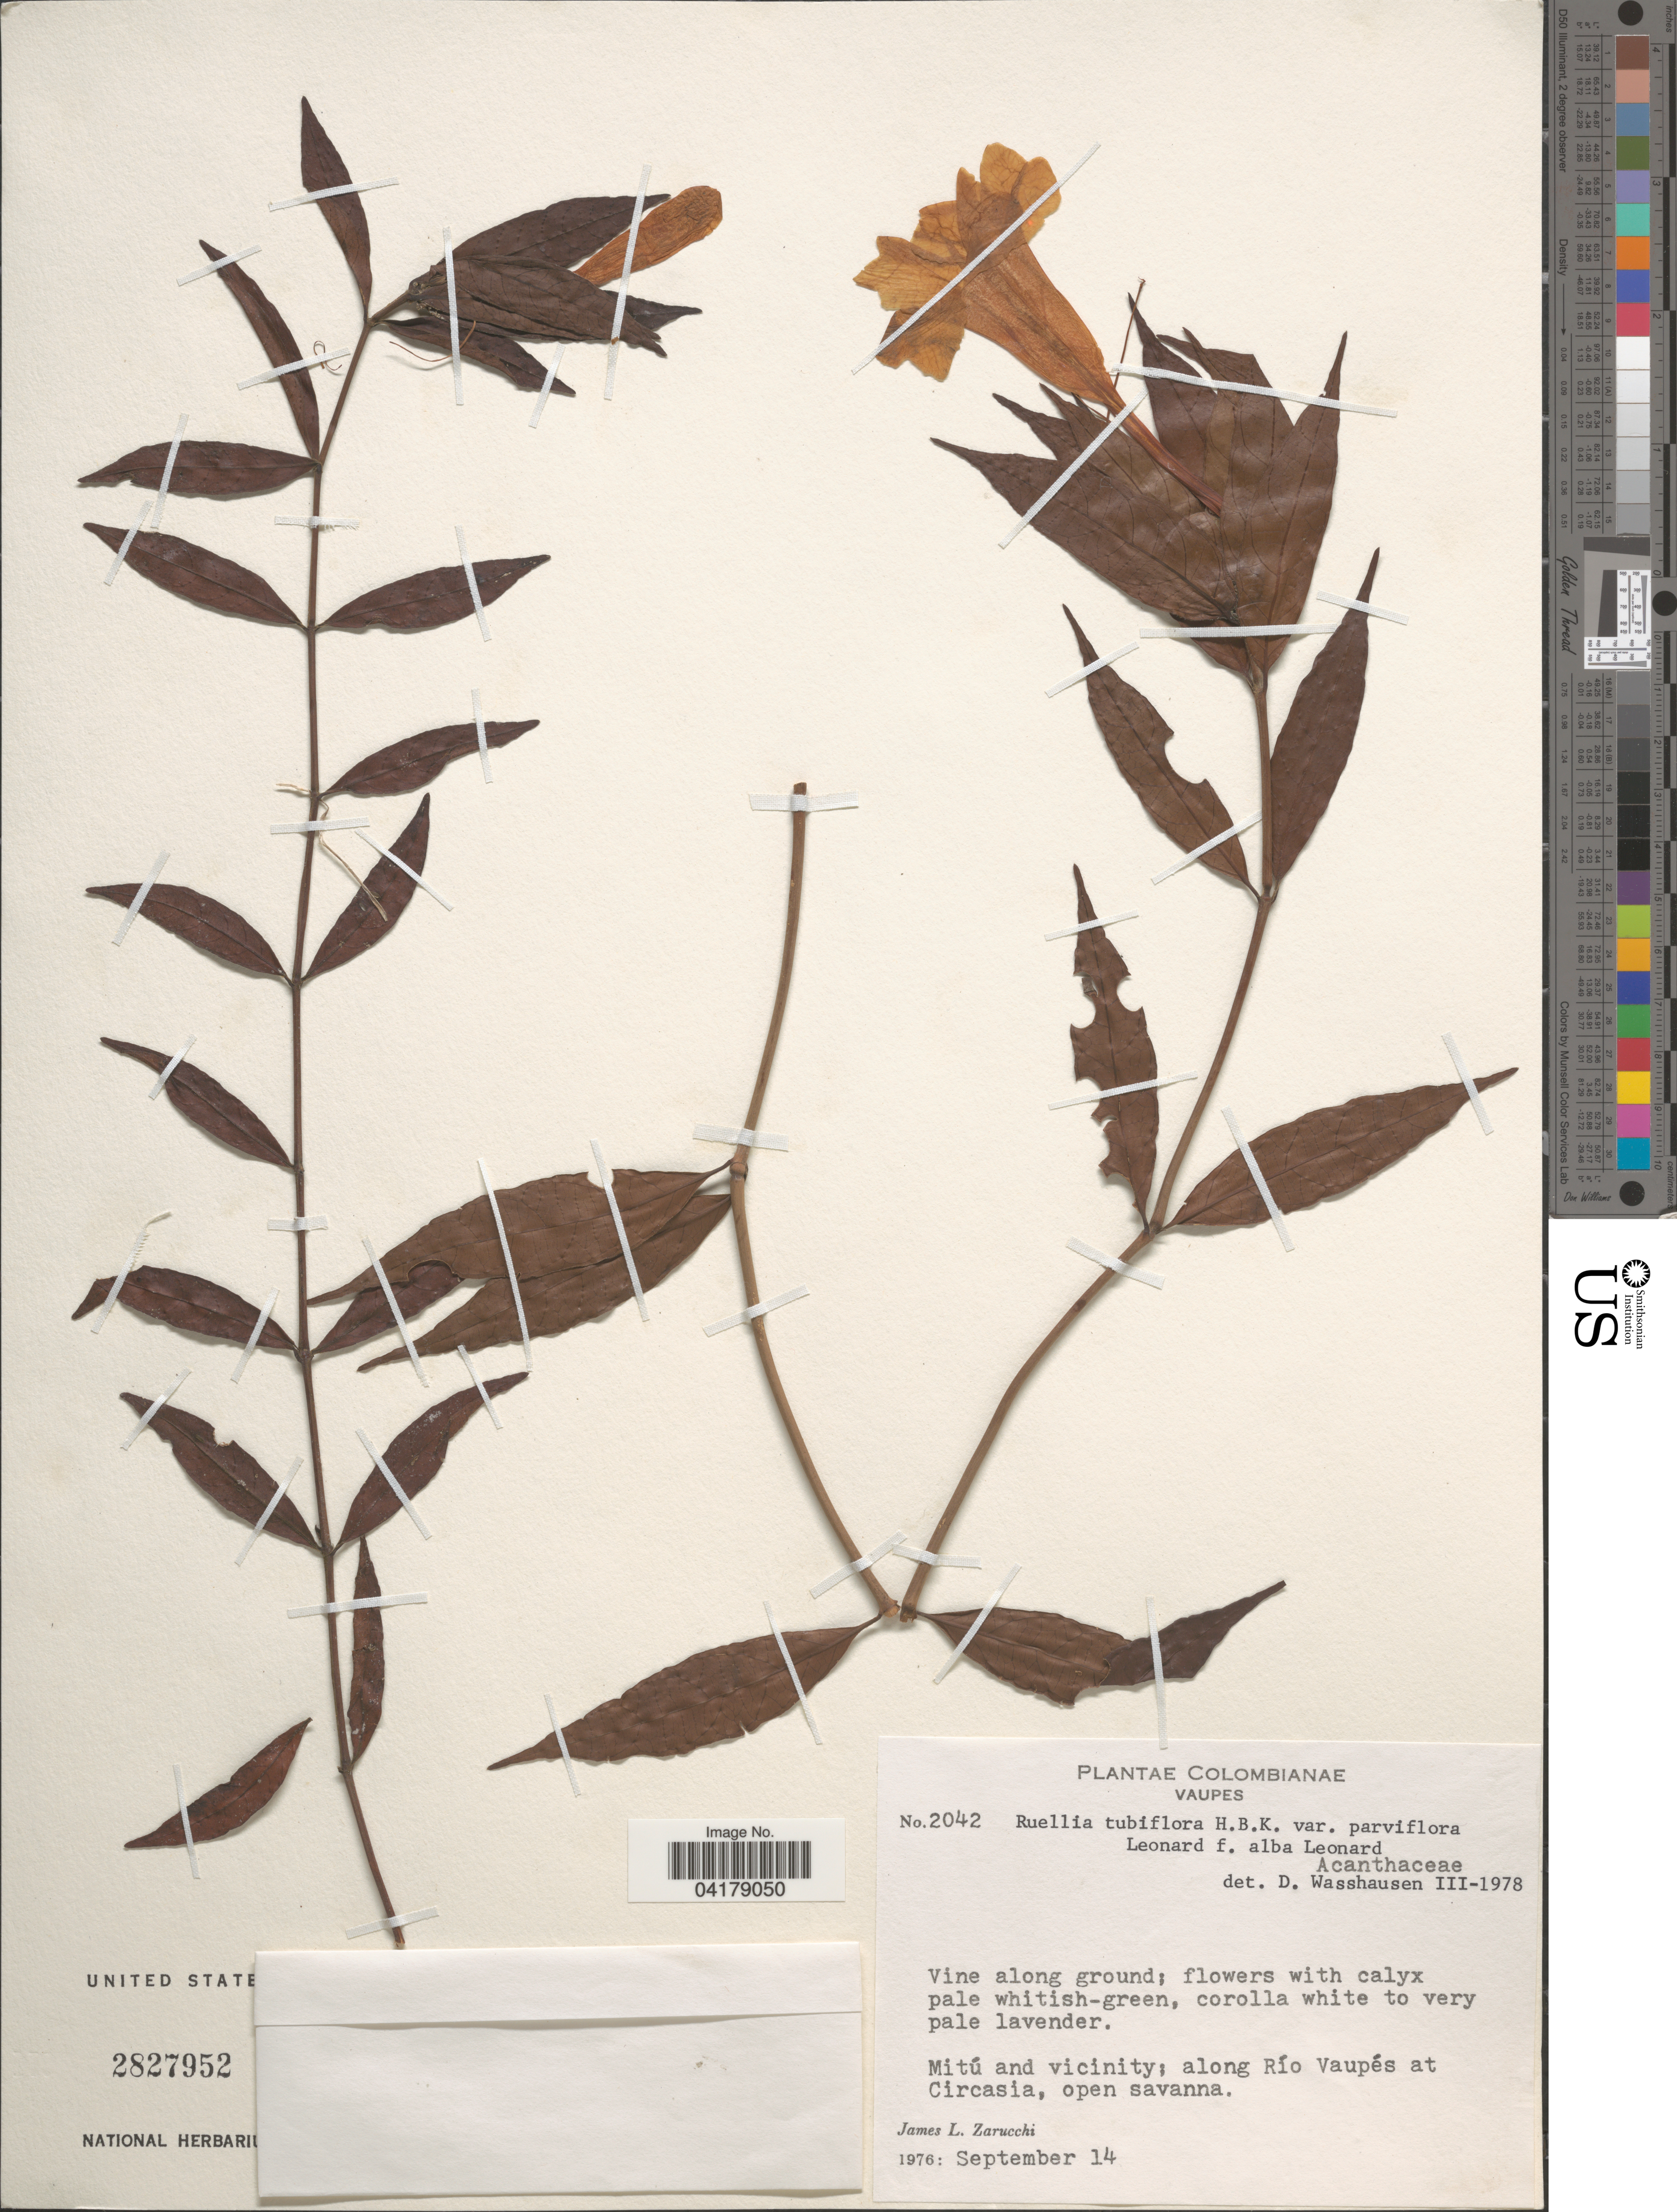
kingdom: Plantae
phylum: Tracheophyta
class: Magnoliopsida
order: Lamiales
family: Acanthaceae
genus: Ruellia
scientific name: Ruellia tubiflora var. parviflora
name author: Leonard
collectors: J. L. Zarucchi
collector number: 2042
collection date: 1976-09-14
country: Colombia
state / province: Vaupés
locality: Colombianae. Mitú and vicinity; along Río Vaupés at Circasia.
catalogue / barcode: US 2827952